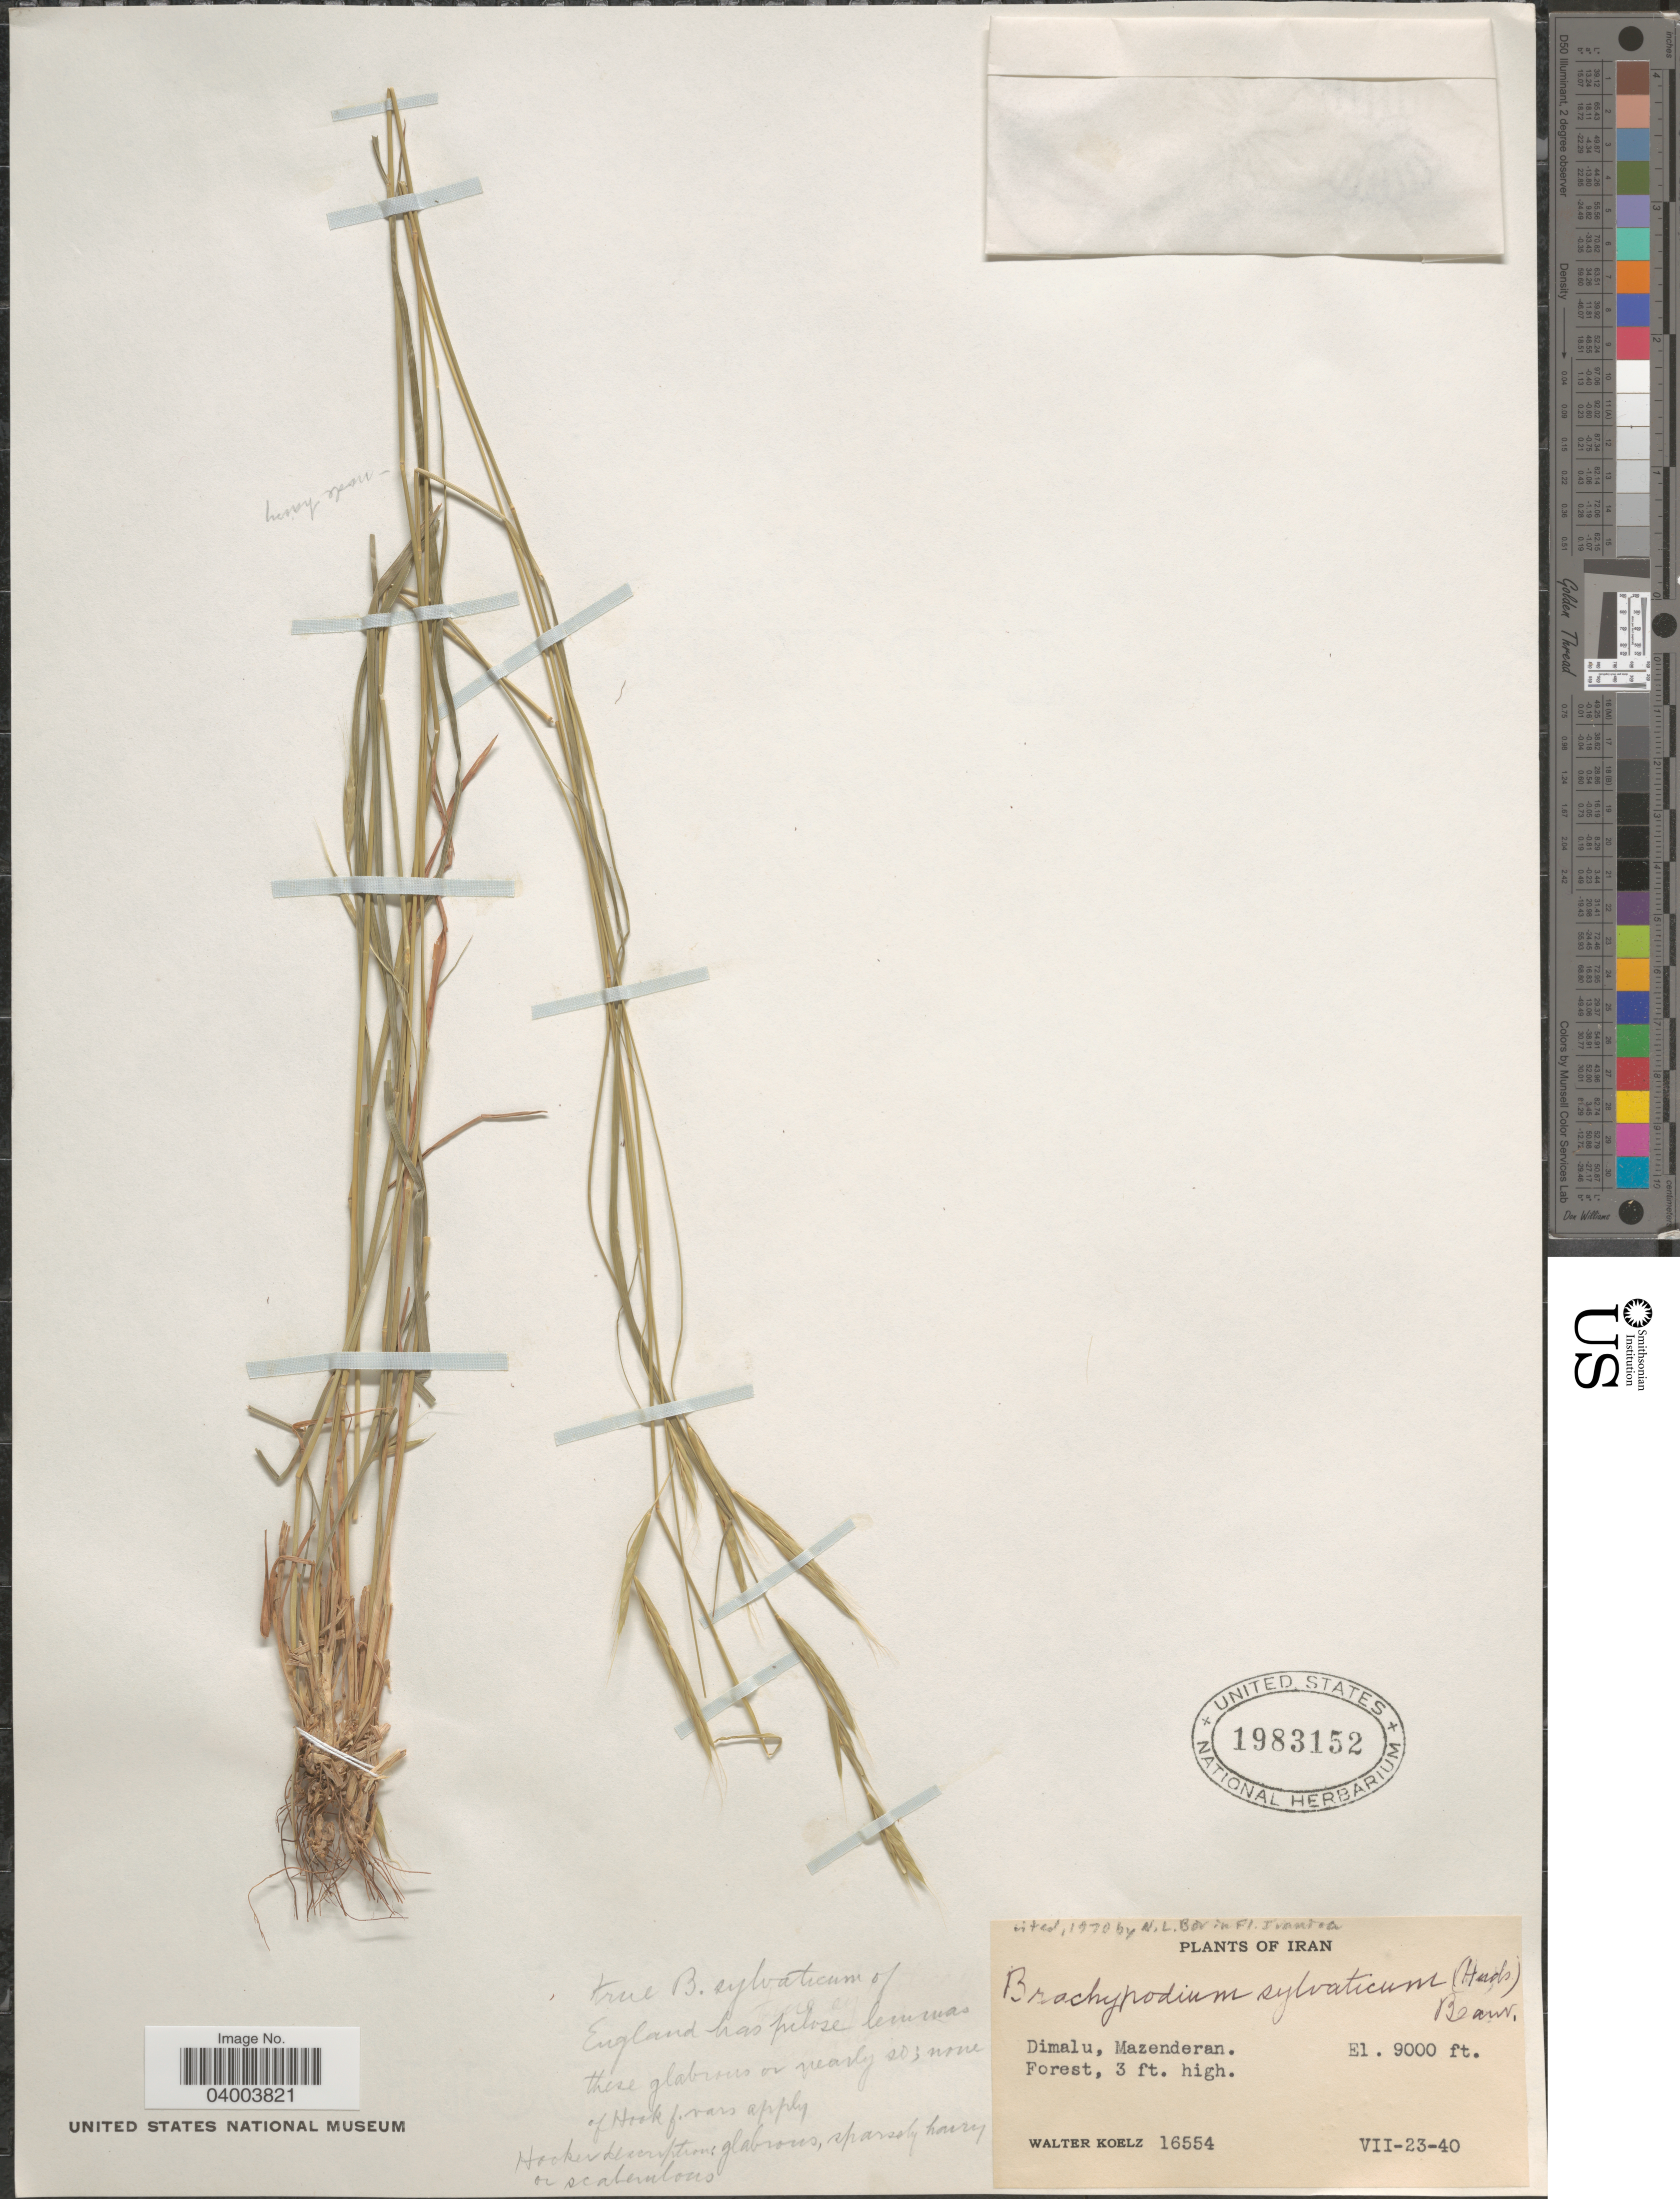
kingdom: Plantae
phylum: Tracheophyta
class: Liliopsida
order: Poales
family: Poaceae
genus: Brachypodium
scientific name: Brachypodium sylvaticum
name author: (Huds.) P. Beauv.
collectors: W. N. Koelz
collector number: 16554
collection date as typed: Transcribed d/m/y: 23/7/40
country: Iran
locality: Dimalu, Mazenderan.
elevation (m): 2743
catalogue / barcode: US 1983152